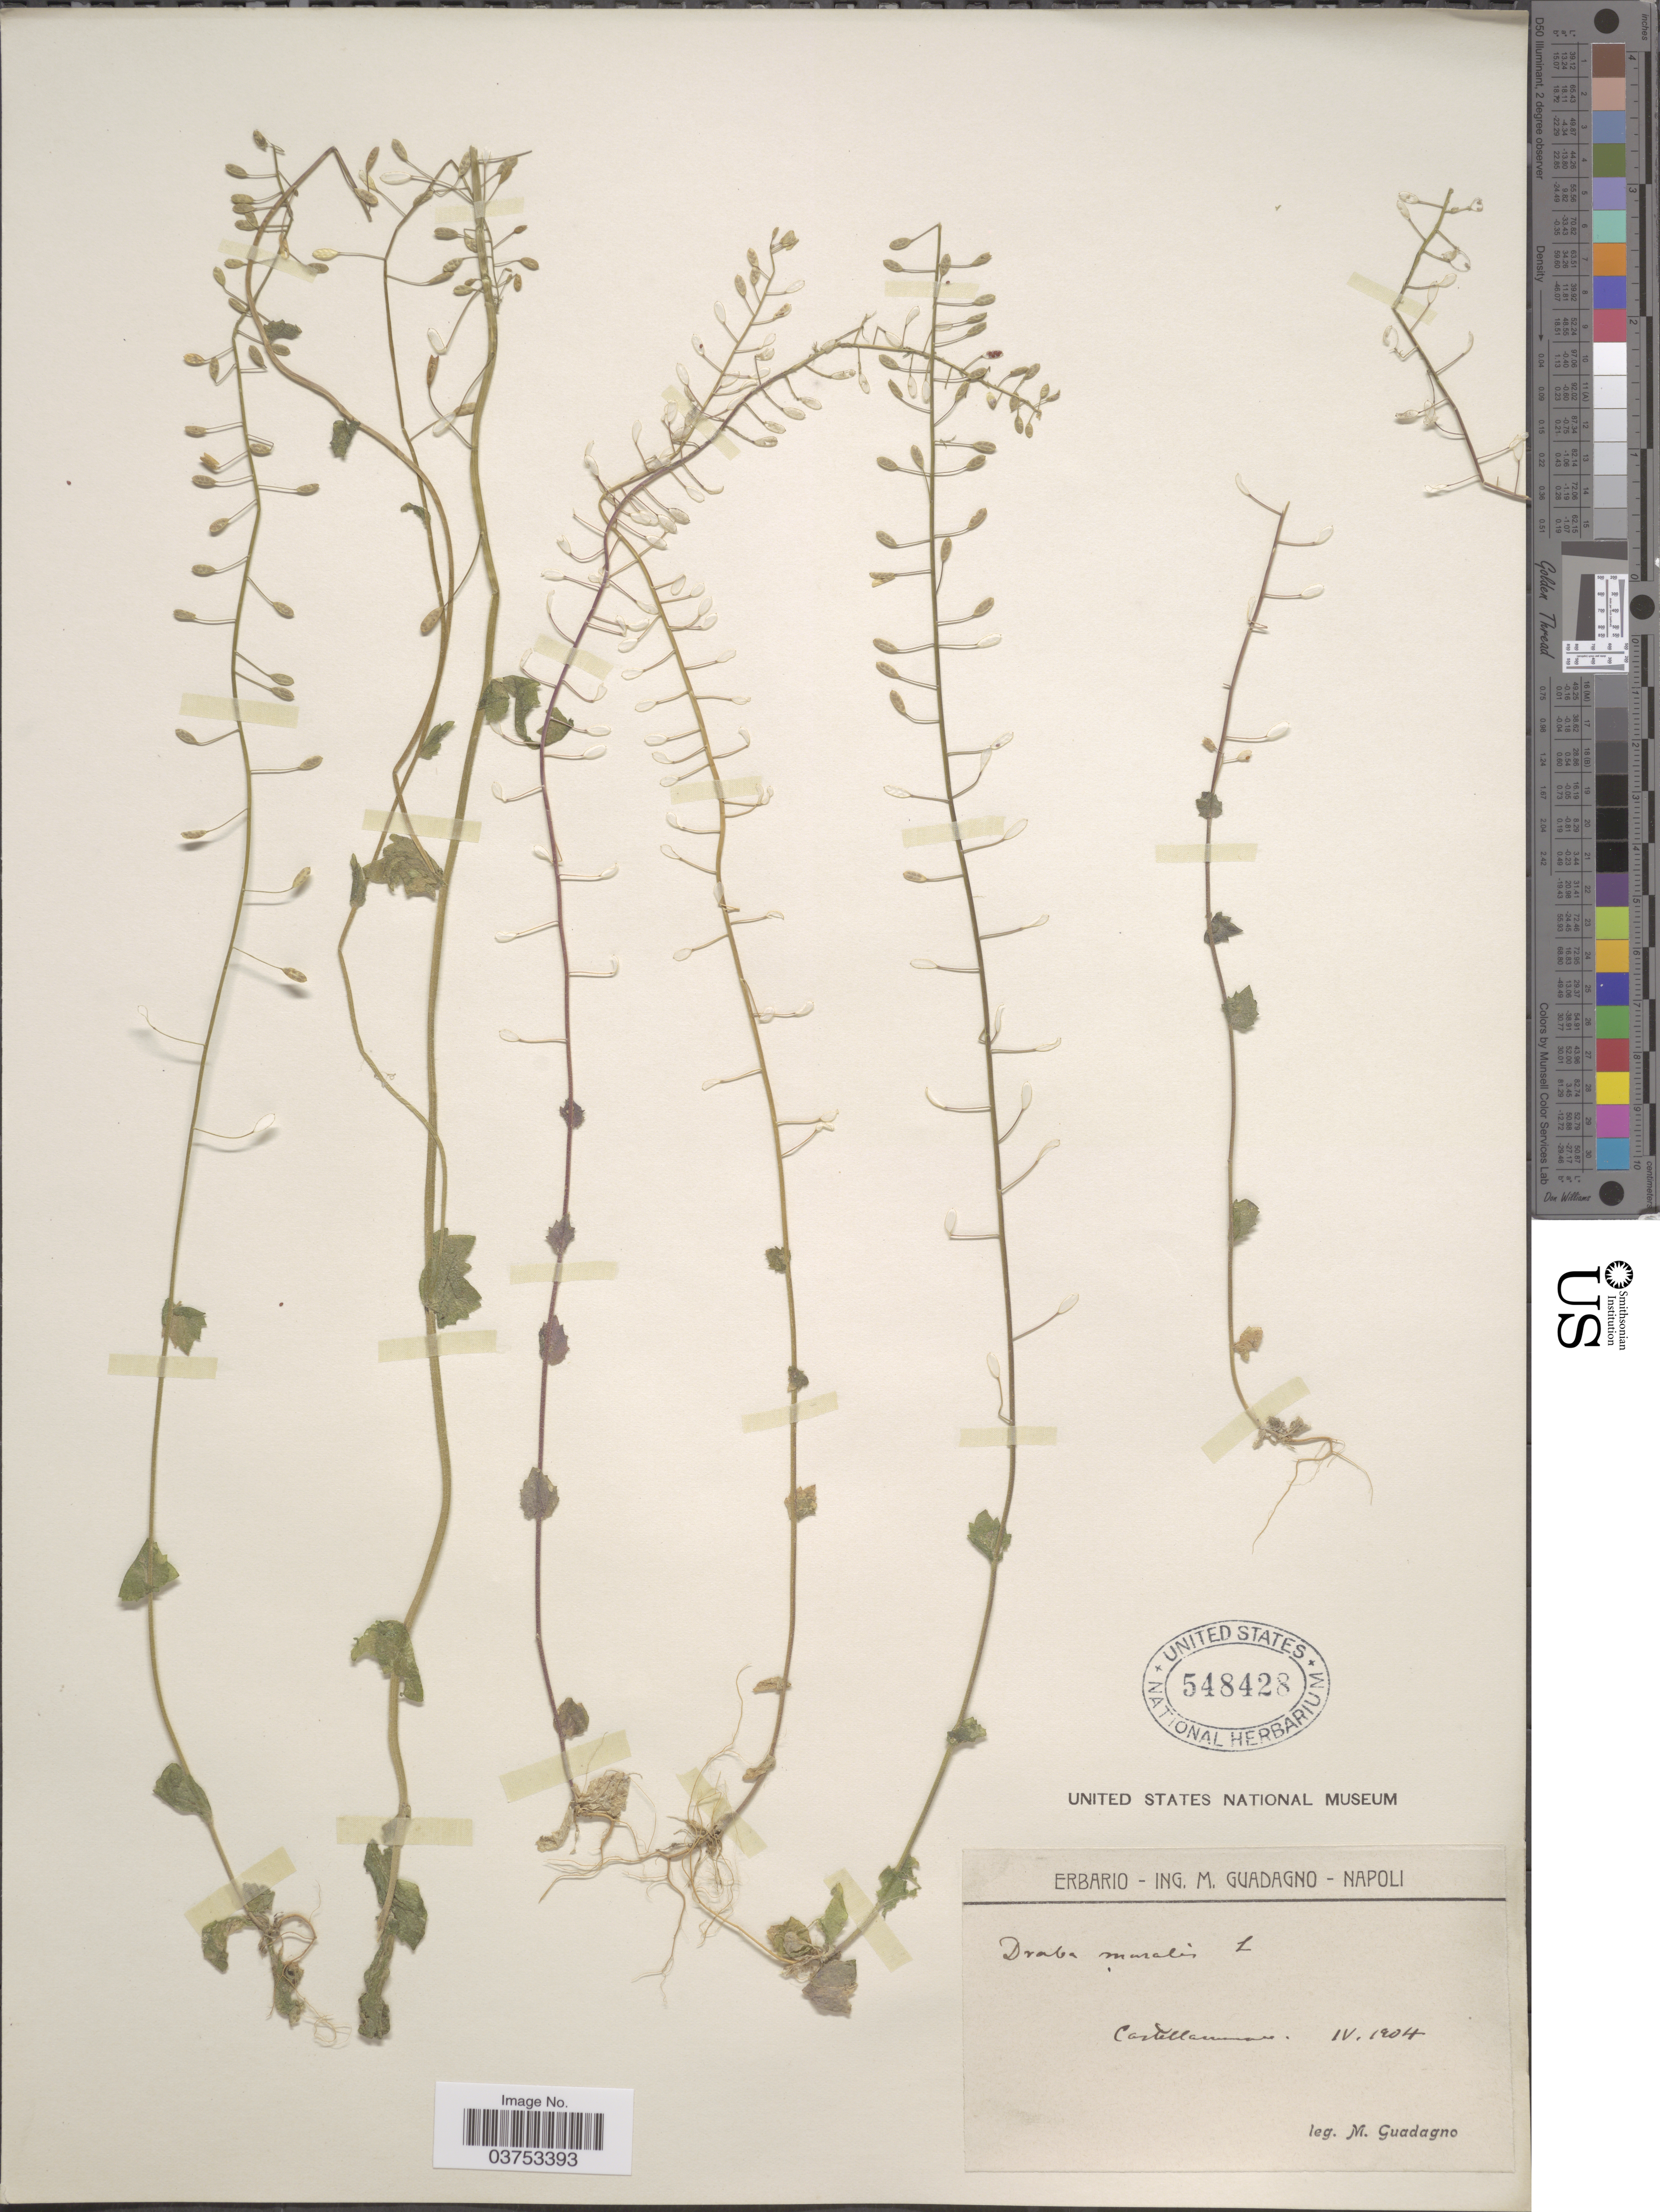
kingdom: Plantae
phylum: Tracheophyta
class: Magnoliopsida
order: Brassicales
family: Brassicaceae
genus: Draba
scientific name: Draba muralis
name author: L.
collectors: M. Guadagno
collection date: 1904-04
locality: Castella [illegible text].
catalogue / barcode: US 548428